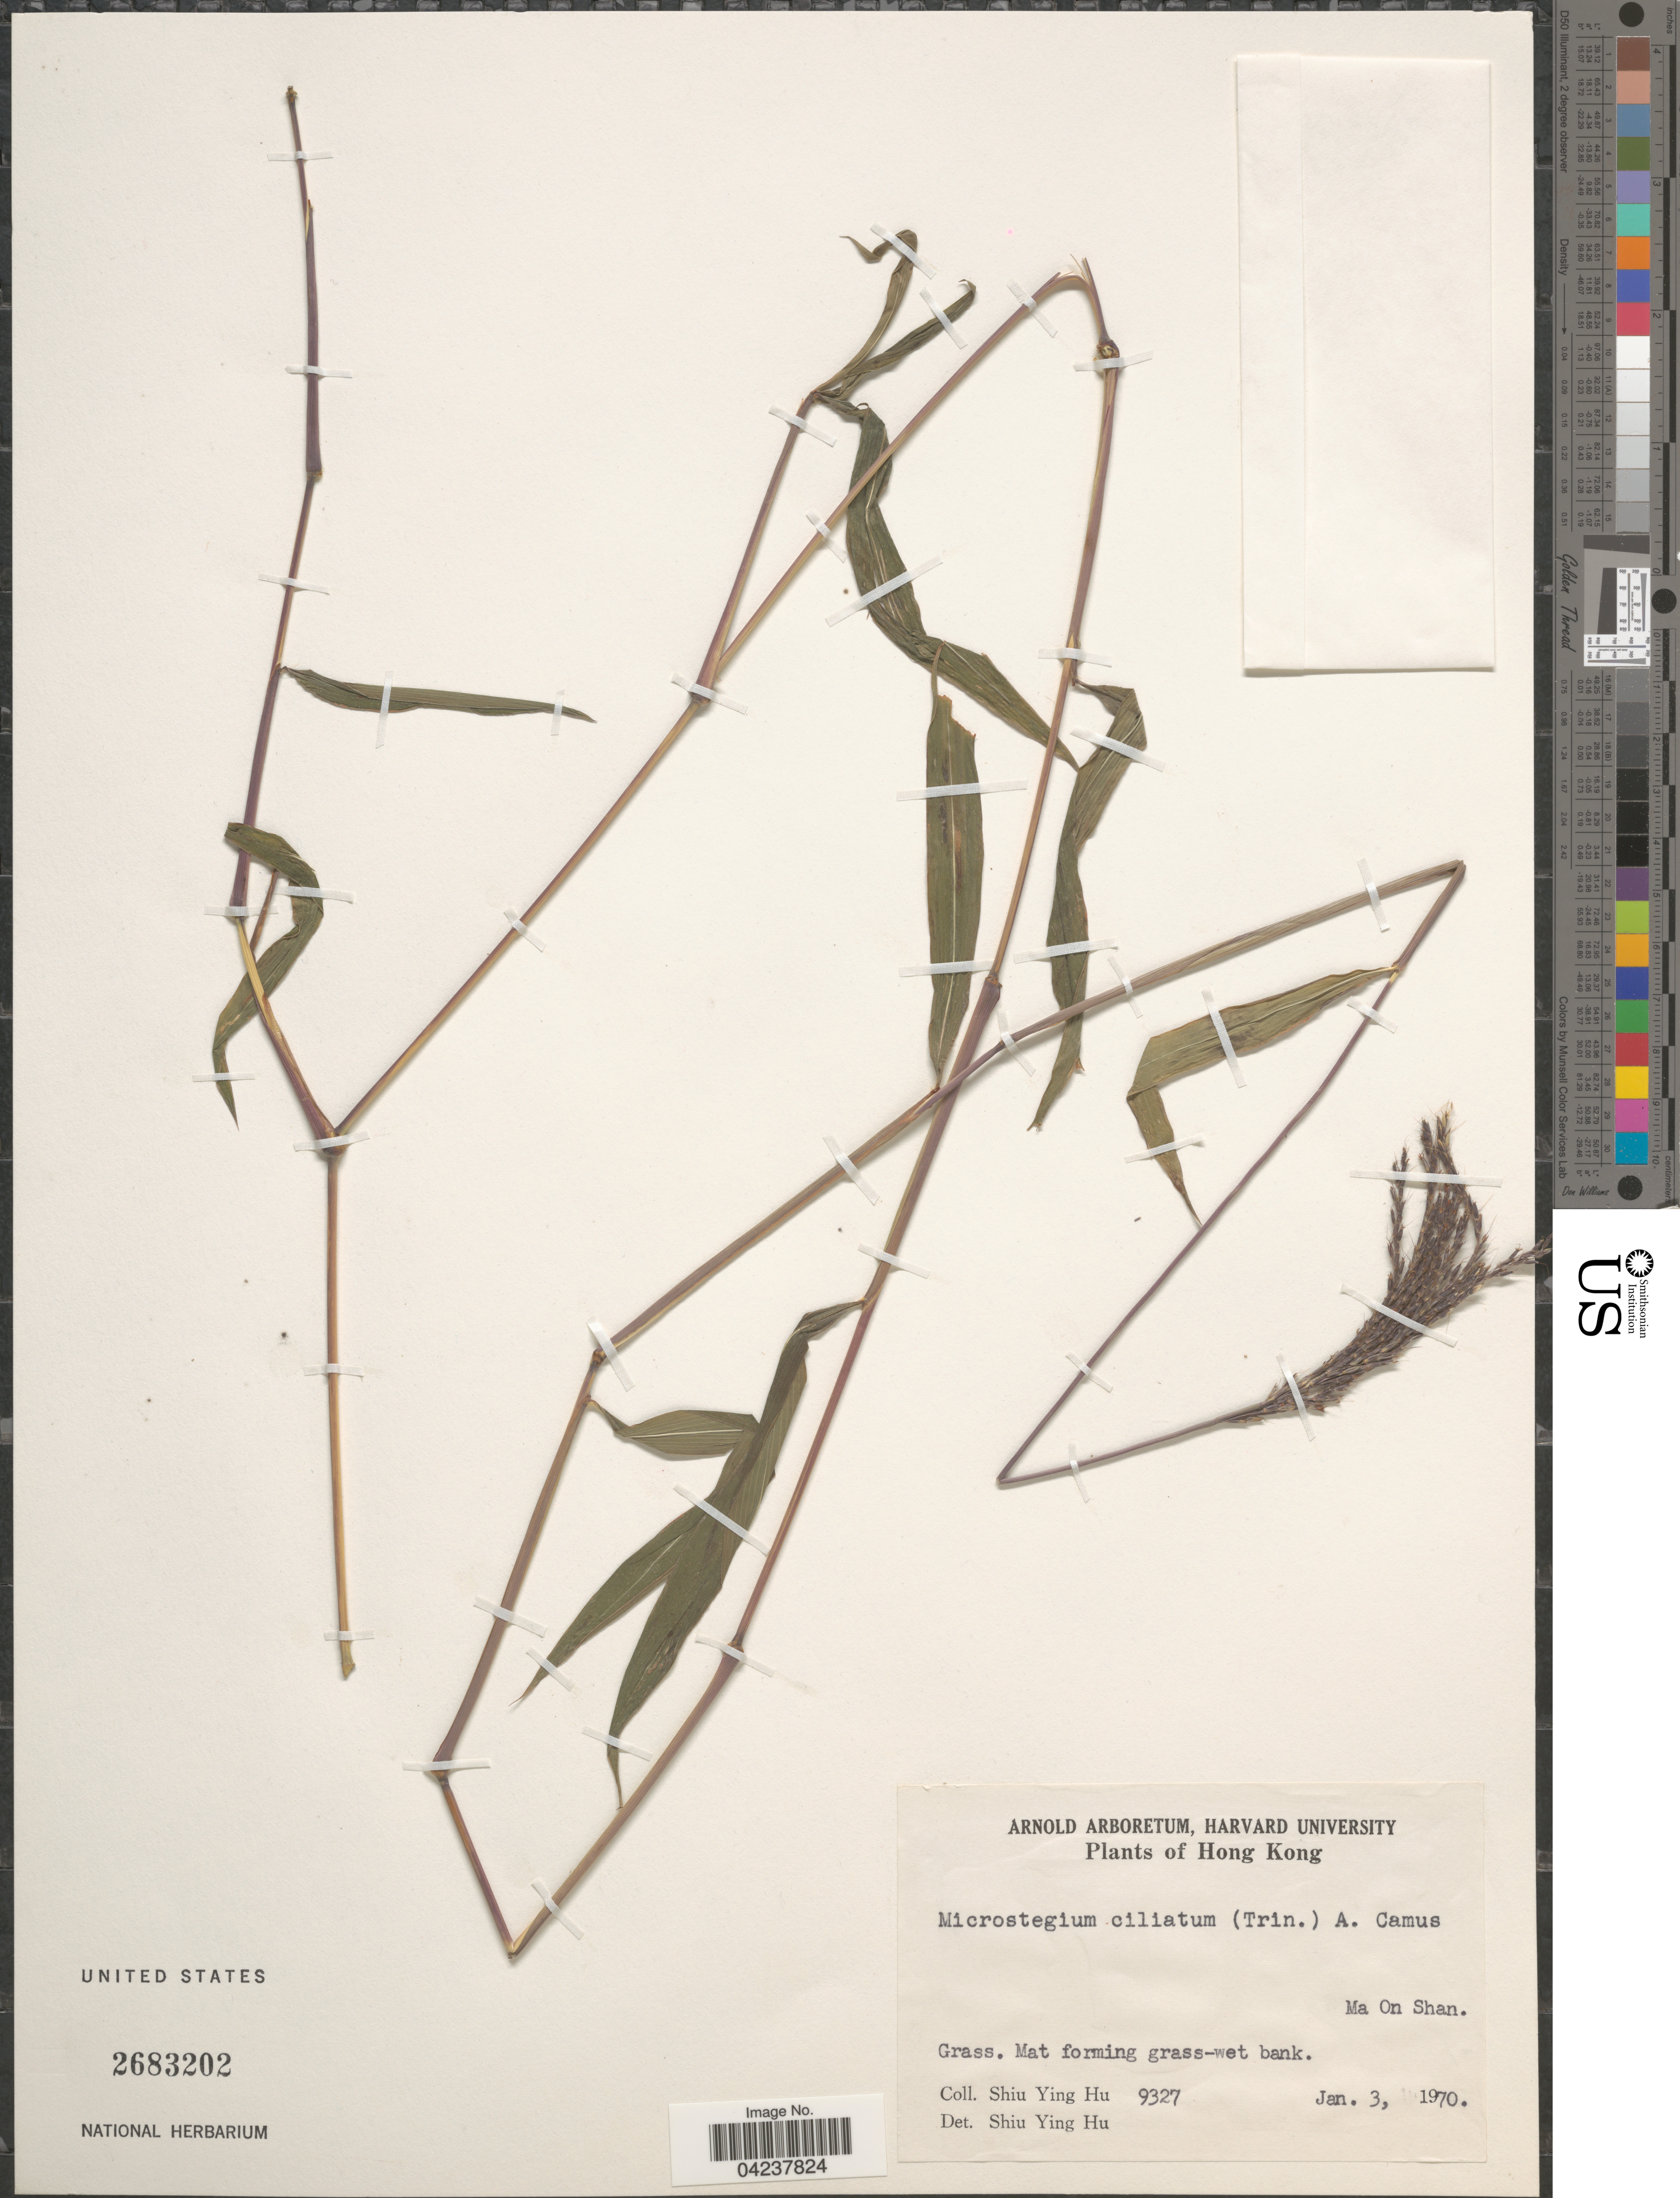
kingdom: Plantae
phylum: Tracheophyta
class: Liliopsida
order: Poales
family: Poaceae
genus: Microstegium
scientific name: Microstegium ciliatum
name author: (Trin.) A. Camus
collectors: S. Y. Hu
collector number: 9327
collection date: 1970-01-03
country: China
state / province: Hong Kong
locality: Ma On Shan.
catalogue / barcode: US 2683202